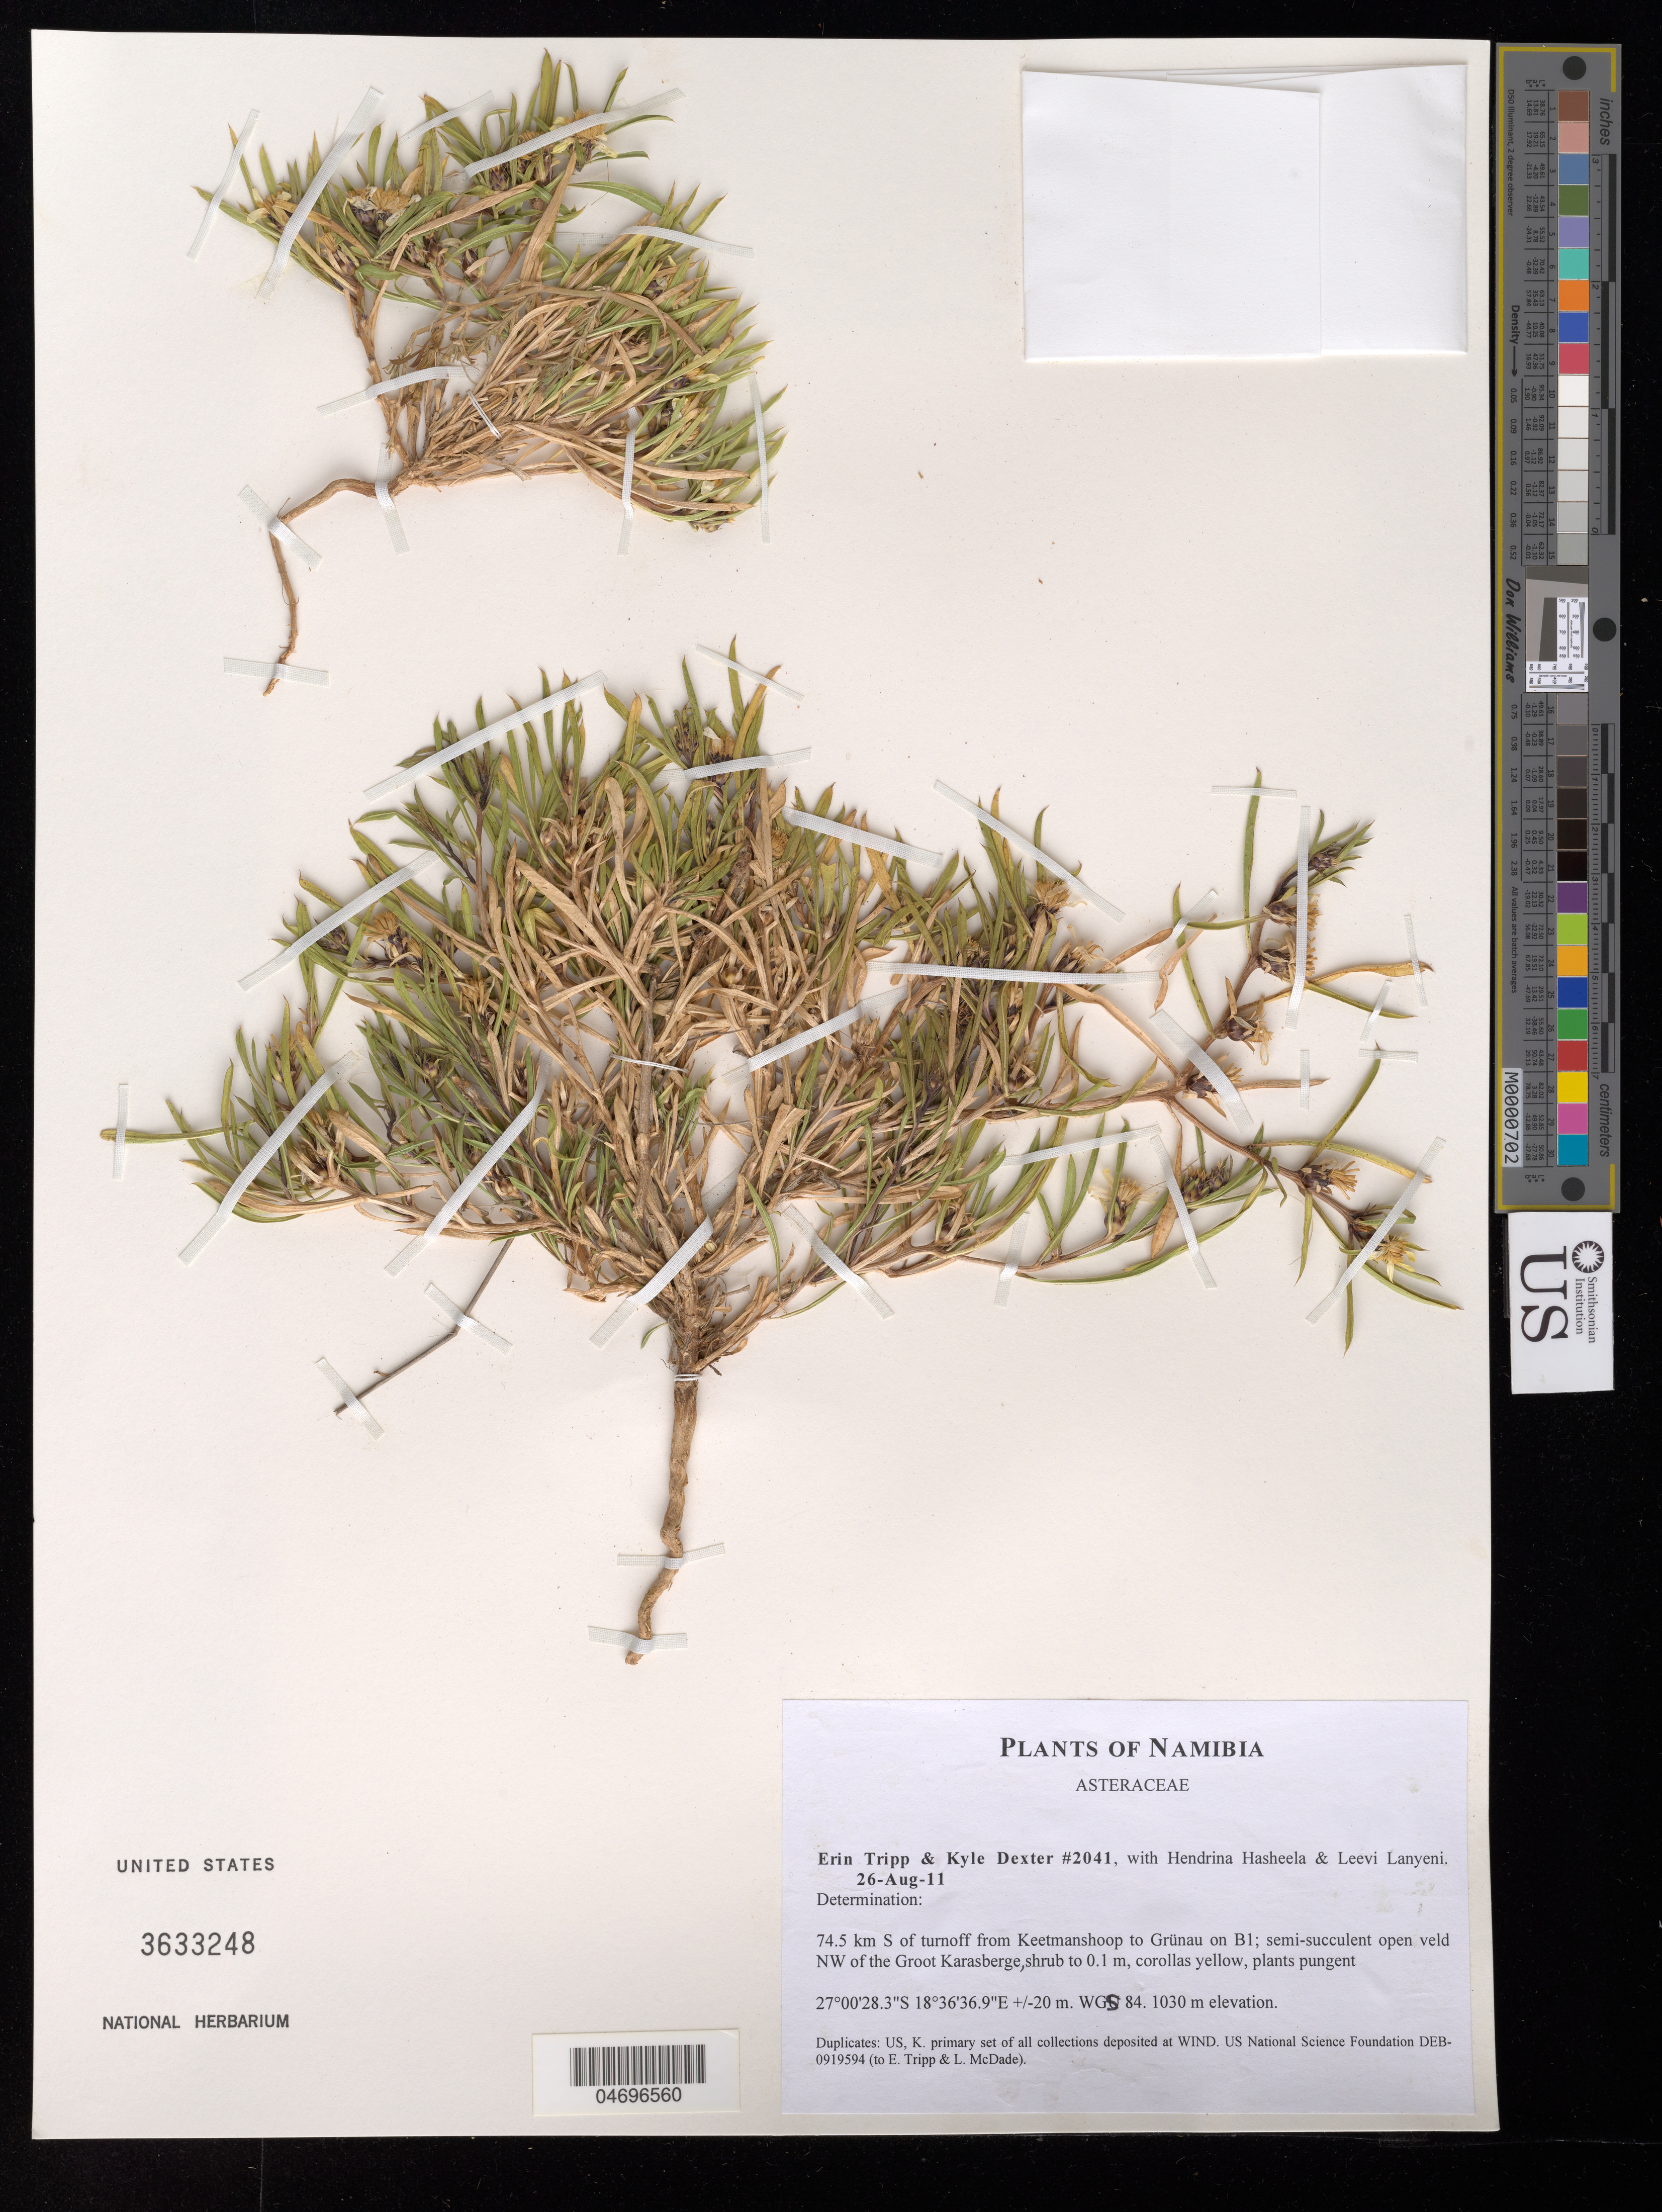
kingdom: Plantae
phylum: Tracheophyta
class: Magnoliopsida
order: Asterales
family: Asteraceae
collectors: E. Tripp, K. Dexter, H. Hasheela & L. Lanyeni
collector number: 2041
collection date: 2011-08-26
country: Namibia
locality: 74.5 km S of turnoff from Keetmanshoop to Grunau on B1; NW of the Groot Karasberge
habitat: Semi-succulent open veld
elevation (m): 1030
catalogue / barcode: US 3633248